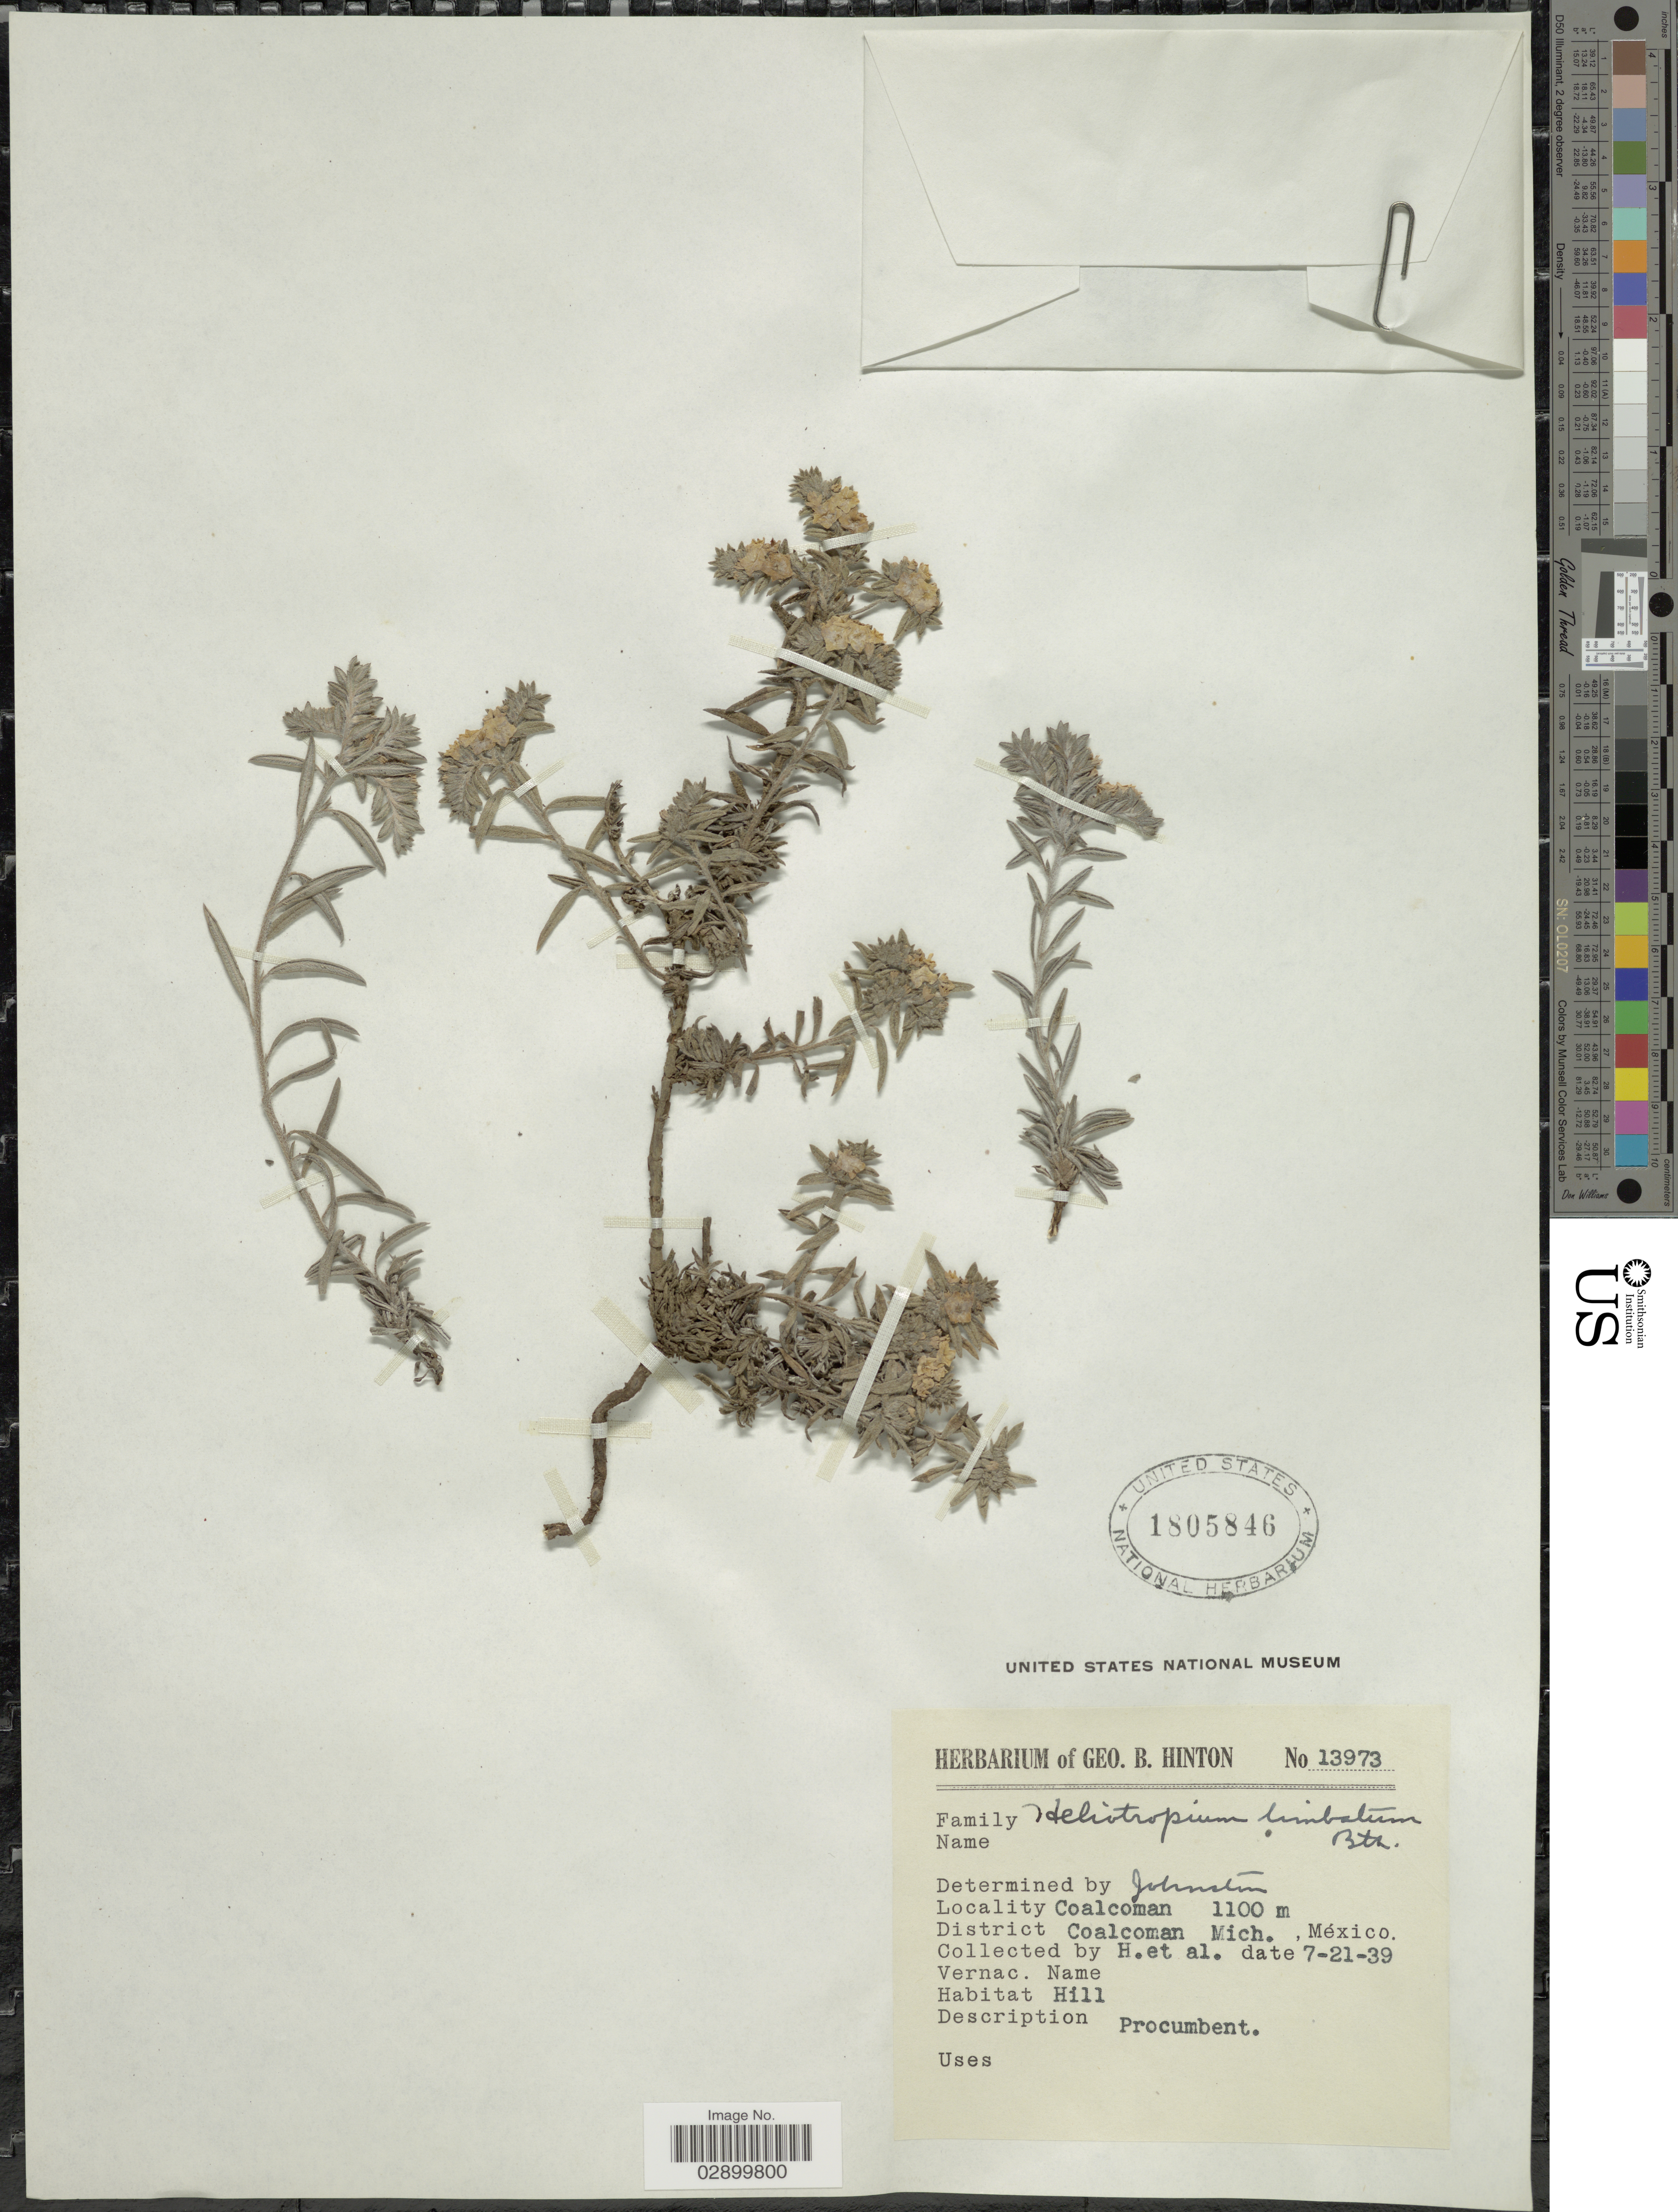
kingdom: Plantae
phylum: Tracheophyta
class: Magnoliopsida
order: Boraginales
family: Heliotropiaceae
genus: Heliotropium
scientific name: Heliotropium limbatum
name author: Benth.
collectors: G. B. Hinton & et al.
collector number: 13973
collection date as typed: Transcribed d/m/y: 21/7/39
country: Mexico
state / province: Michoacán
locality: Coalcoman. District Coalcoman Mich.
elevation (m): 1100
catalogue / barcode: US 1805846